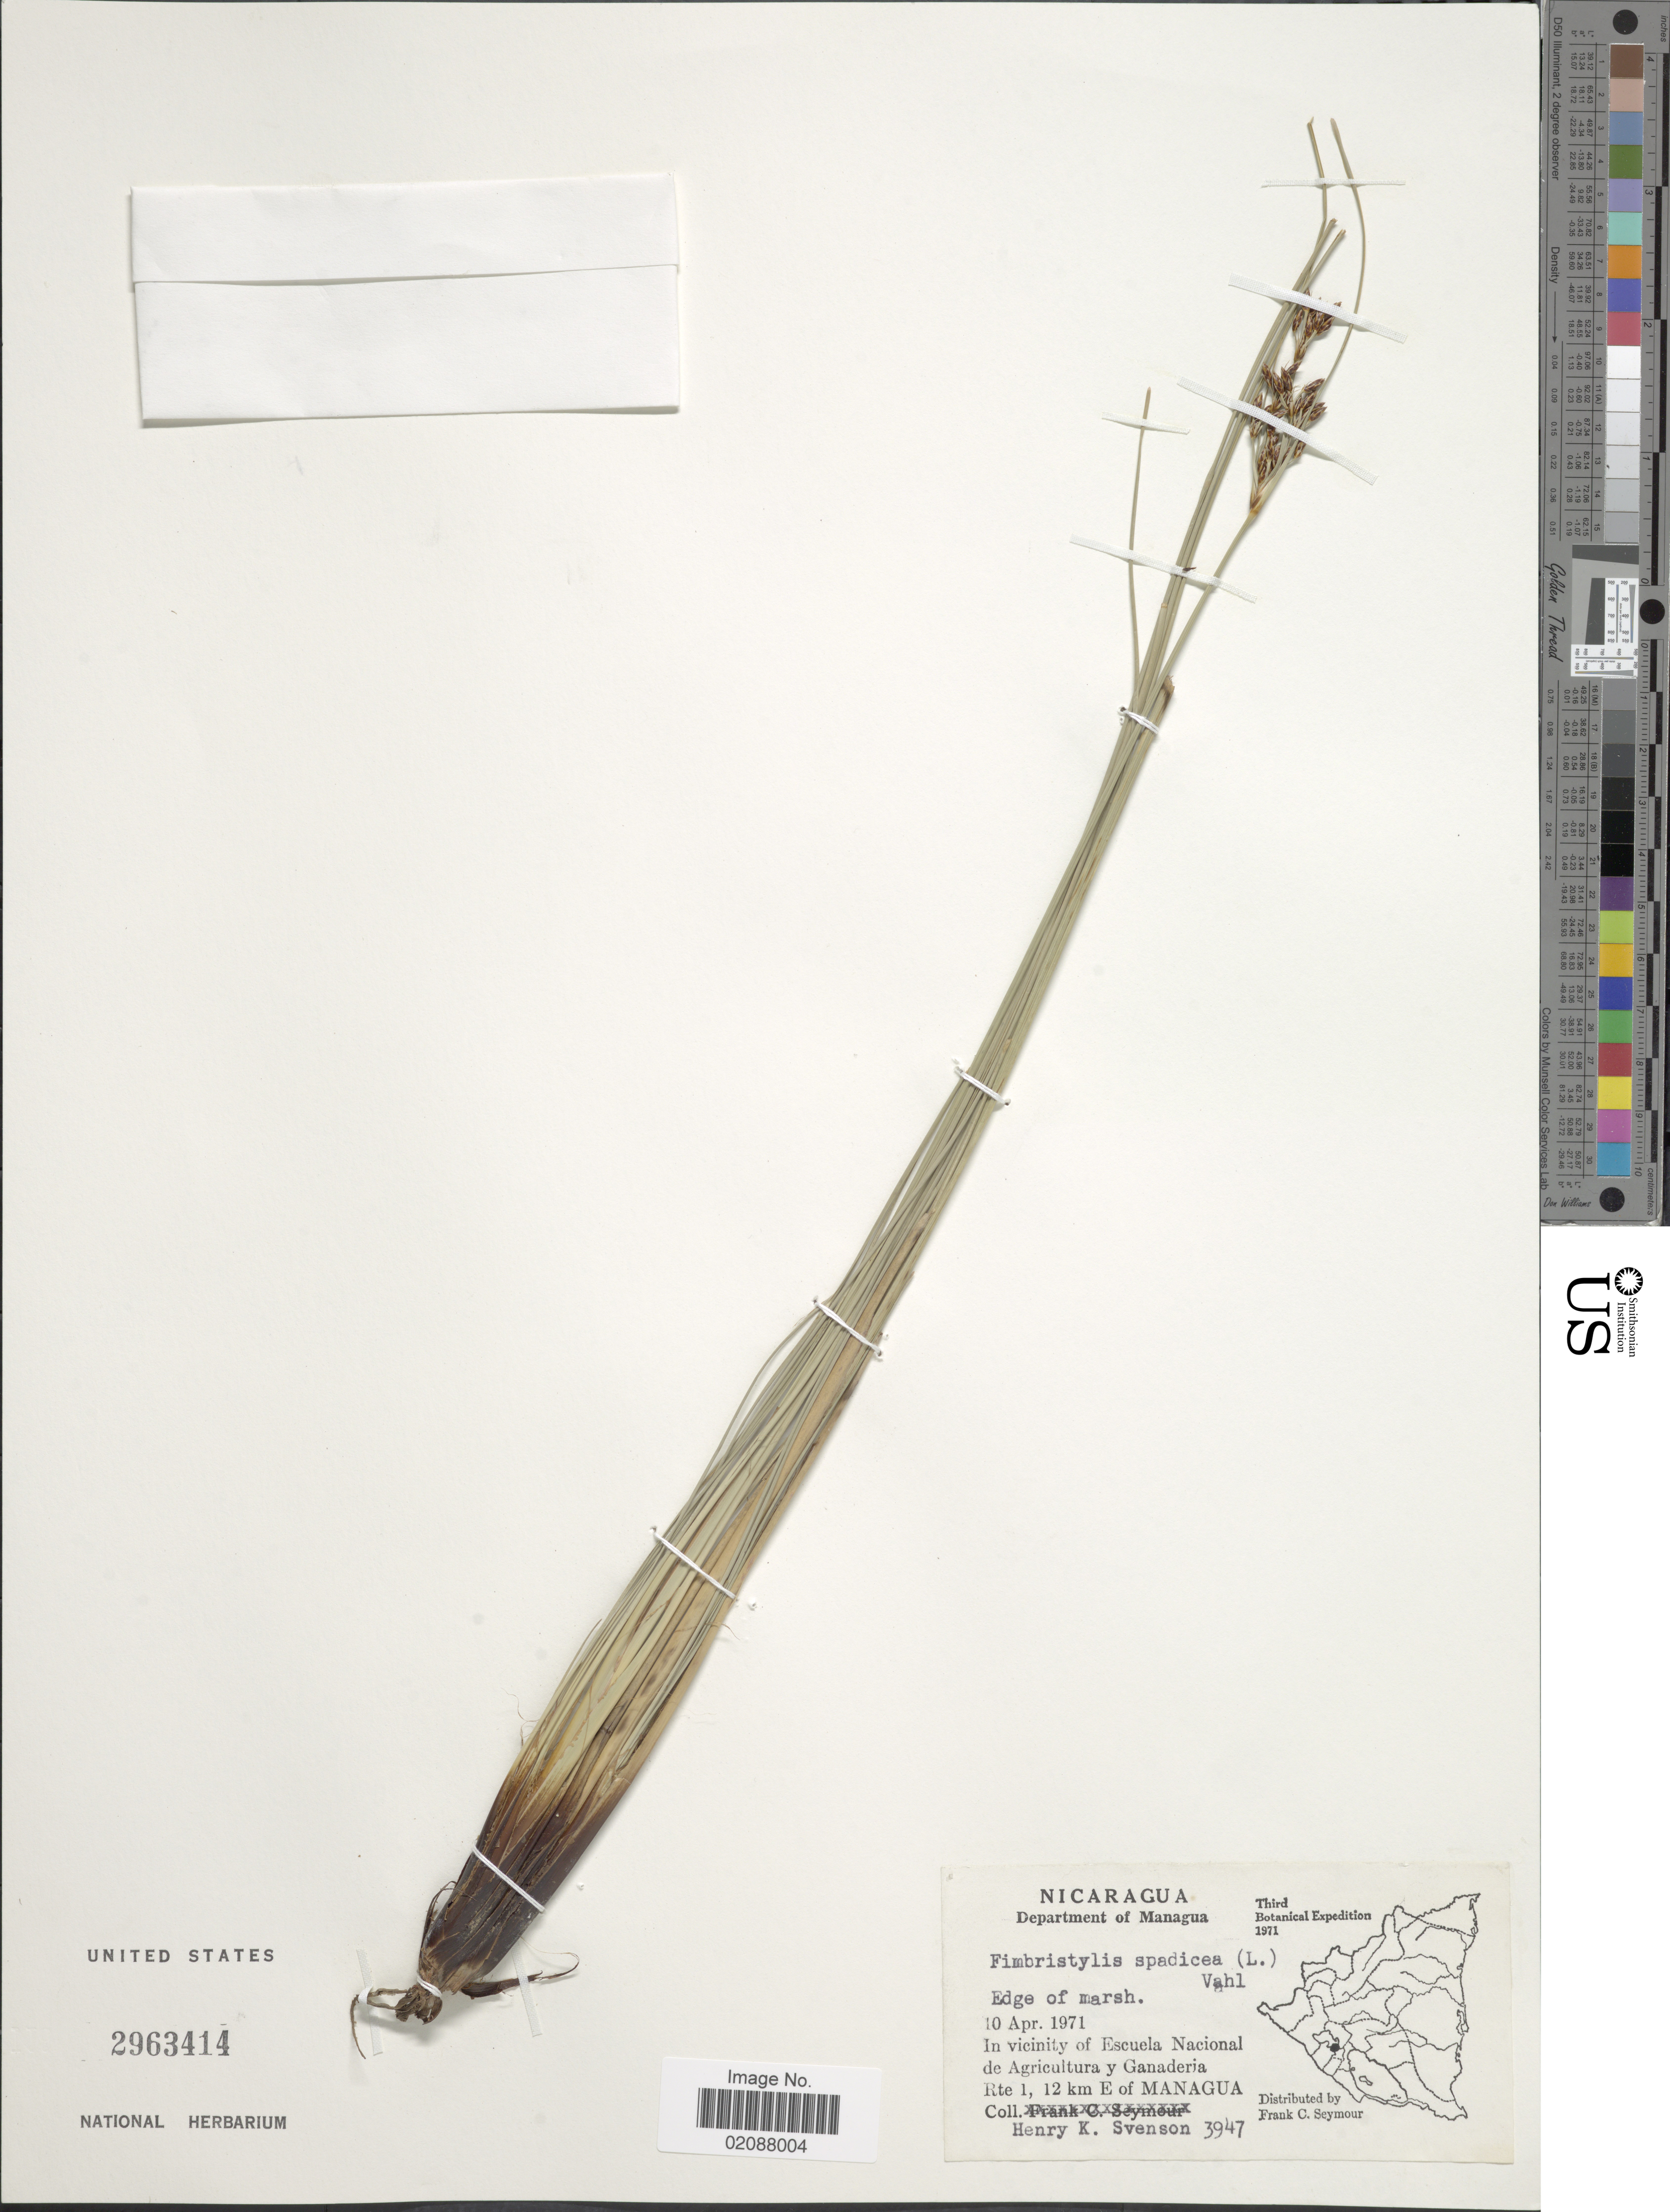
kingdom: Plantae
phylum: Tracheophyta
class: Liliopsida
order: Poales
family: Cyperaceae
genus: Fimbristylis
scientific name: Fimbristylis spadicea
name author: (L.) Vahl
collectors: H. Svenson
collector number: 3947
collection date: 1971-04-10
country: Nicaragua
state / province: Managua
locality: Department of Managua. Edge of marsh. In vicinity of Escuela Nacional de Agricultura y Ganaderia. Rte 1, 12 km E of Managua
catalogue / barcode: US 2963414